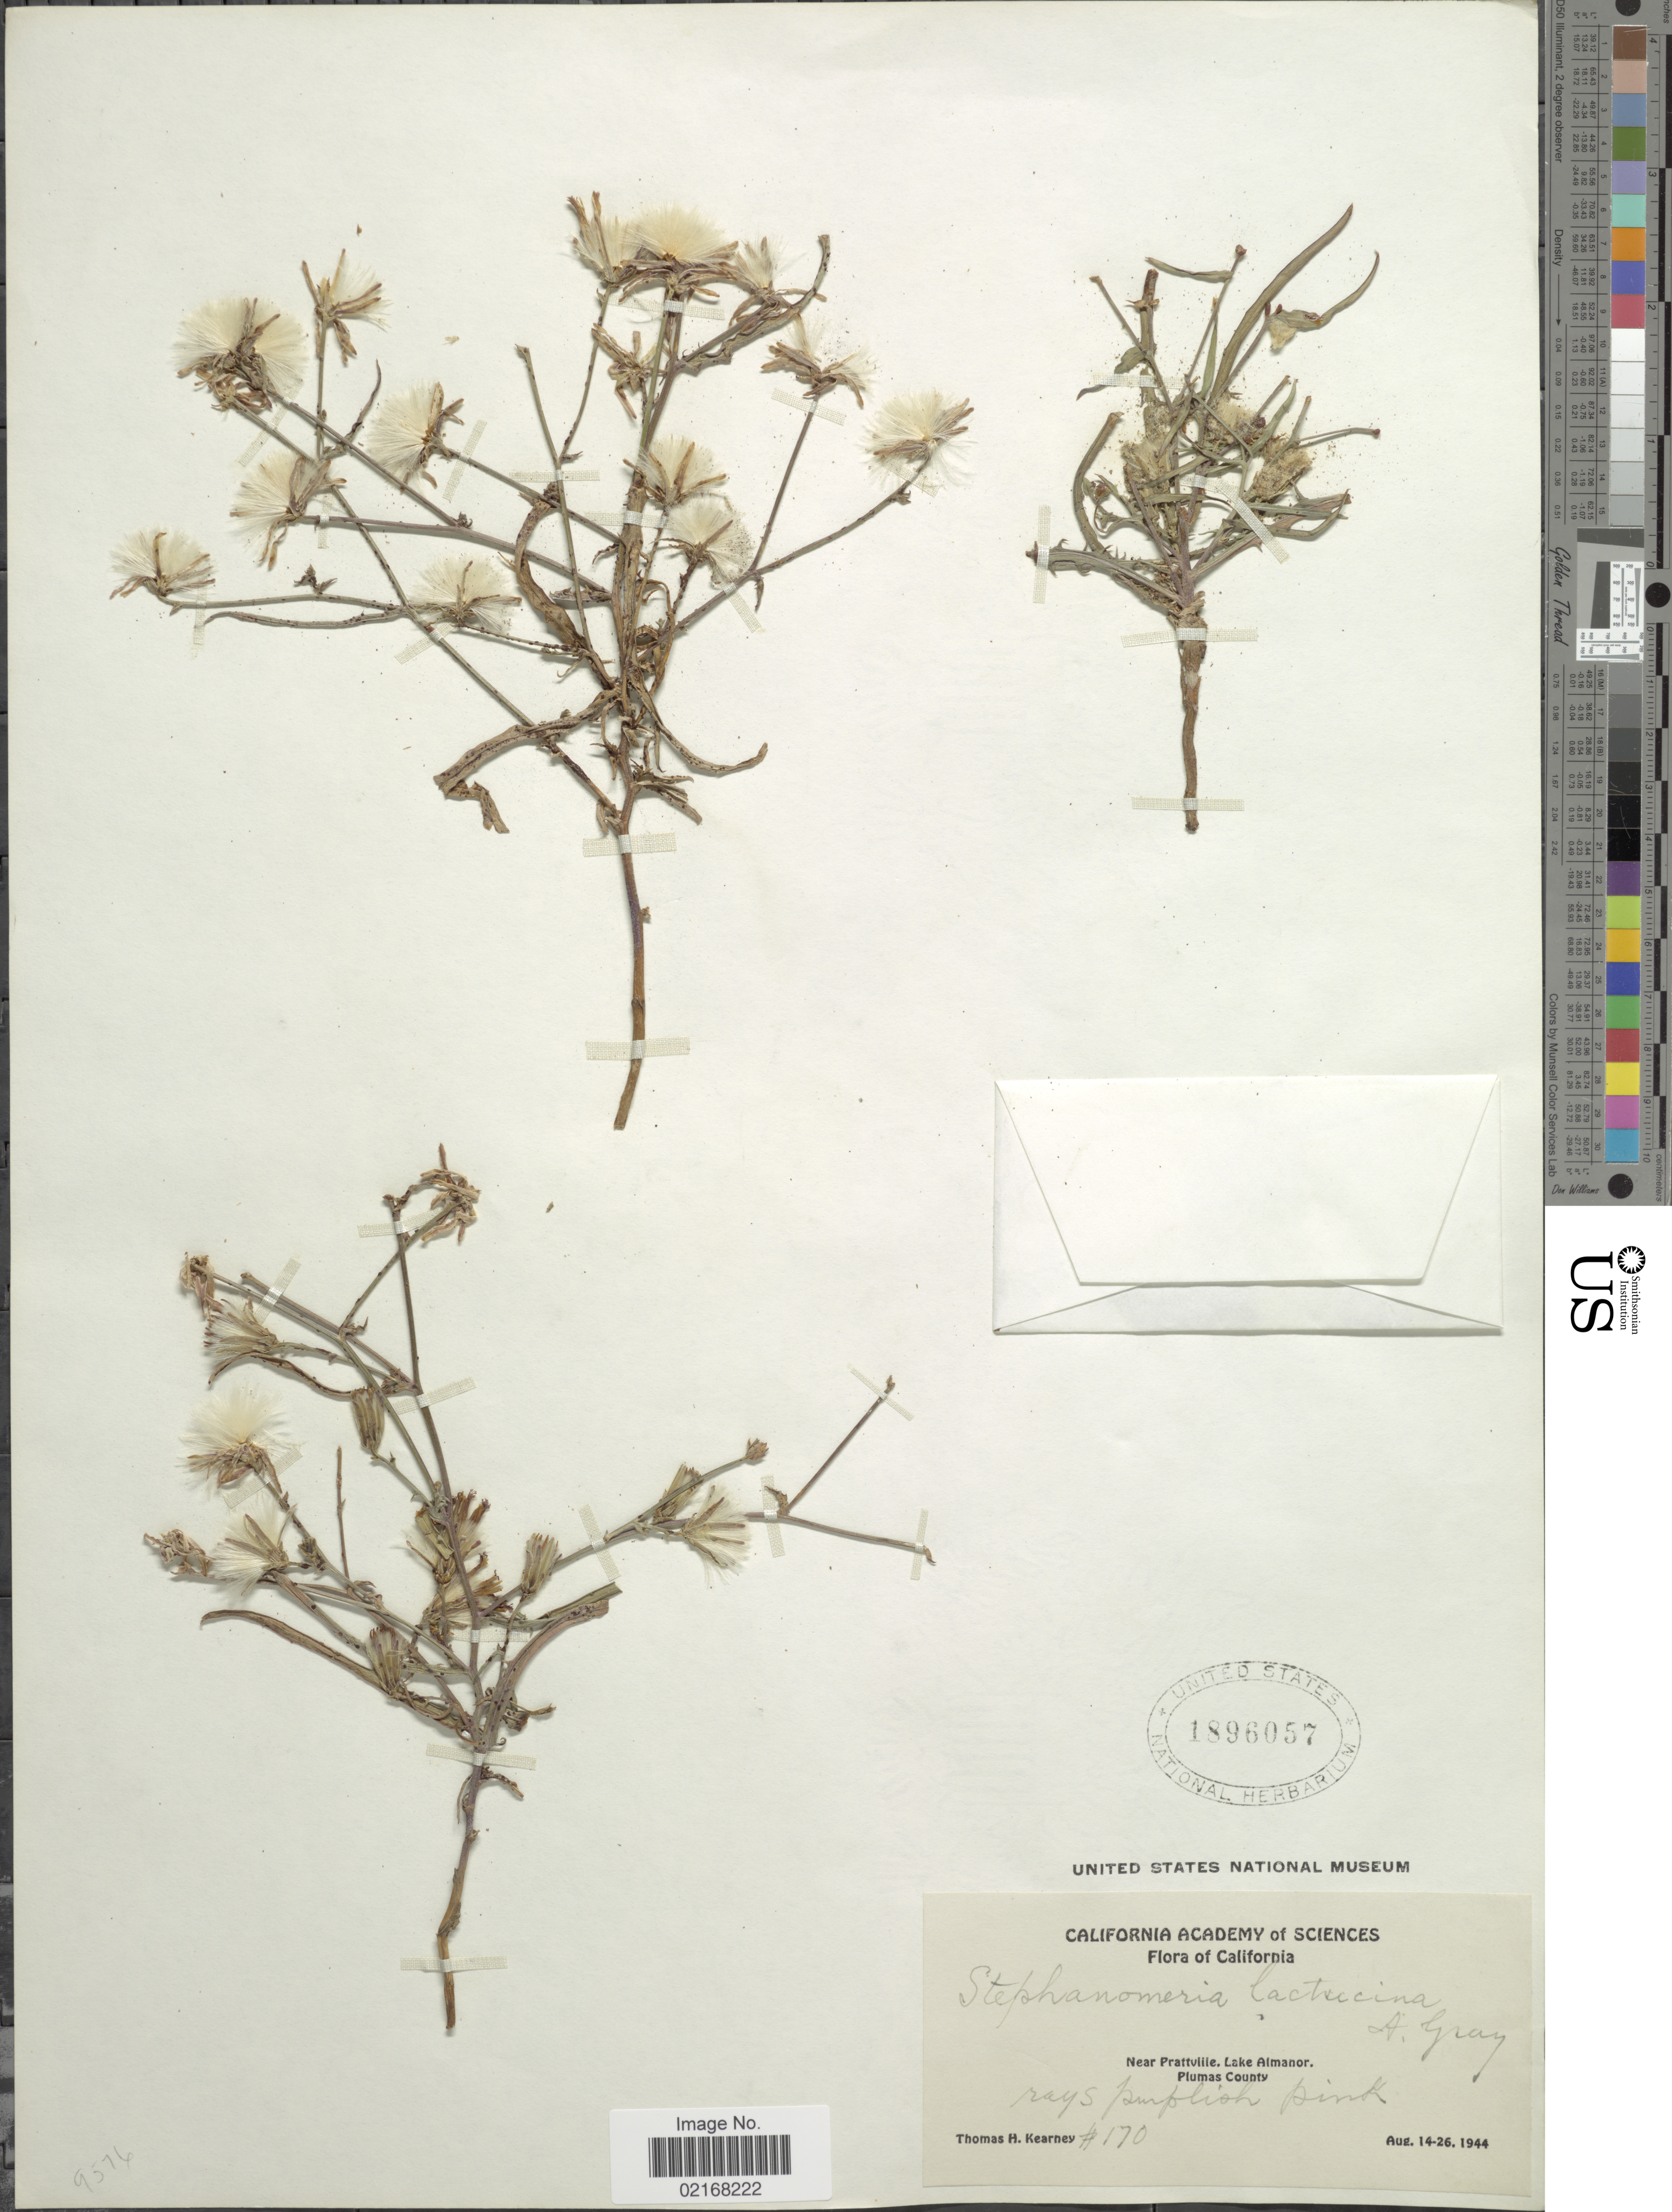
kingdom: Plantae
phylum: Tracheophyta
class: Magnoliopsida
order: Asterales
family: Asteraceae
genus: Stephanomeria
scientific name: Stephanomeria lactucina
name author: A. Gray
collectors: T. H. Kearney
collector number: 170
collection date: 1944-08-14/1944-08-26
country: United States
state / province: California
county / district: Plumas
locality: Near Prattville, Lake Almanor. Plumas County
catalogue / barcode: US 1896057